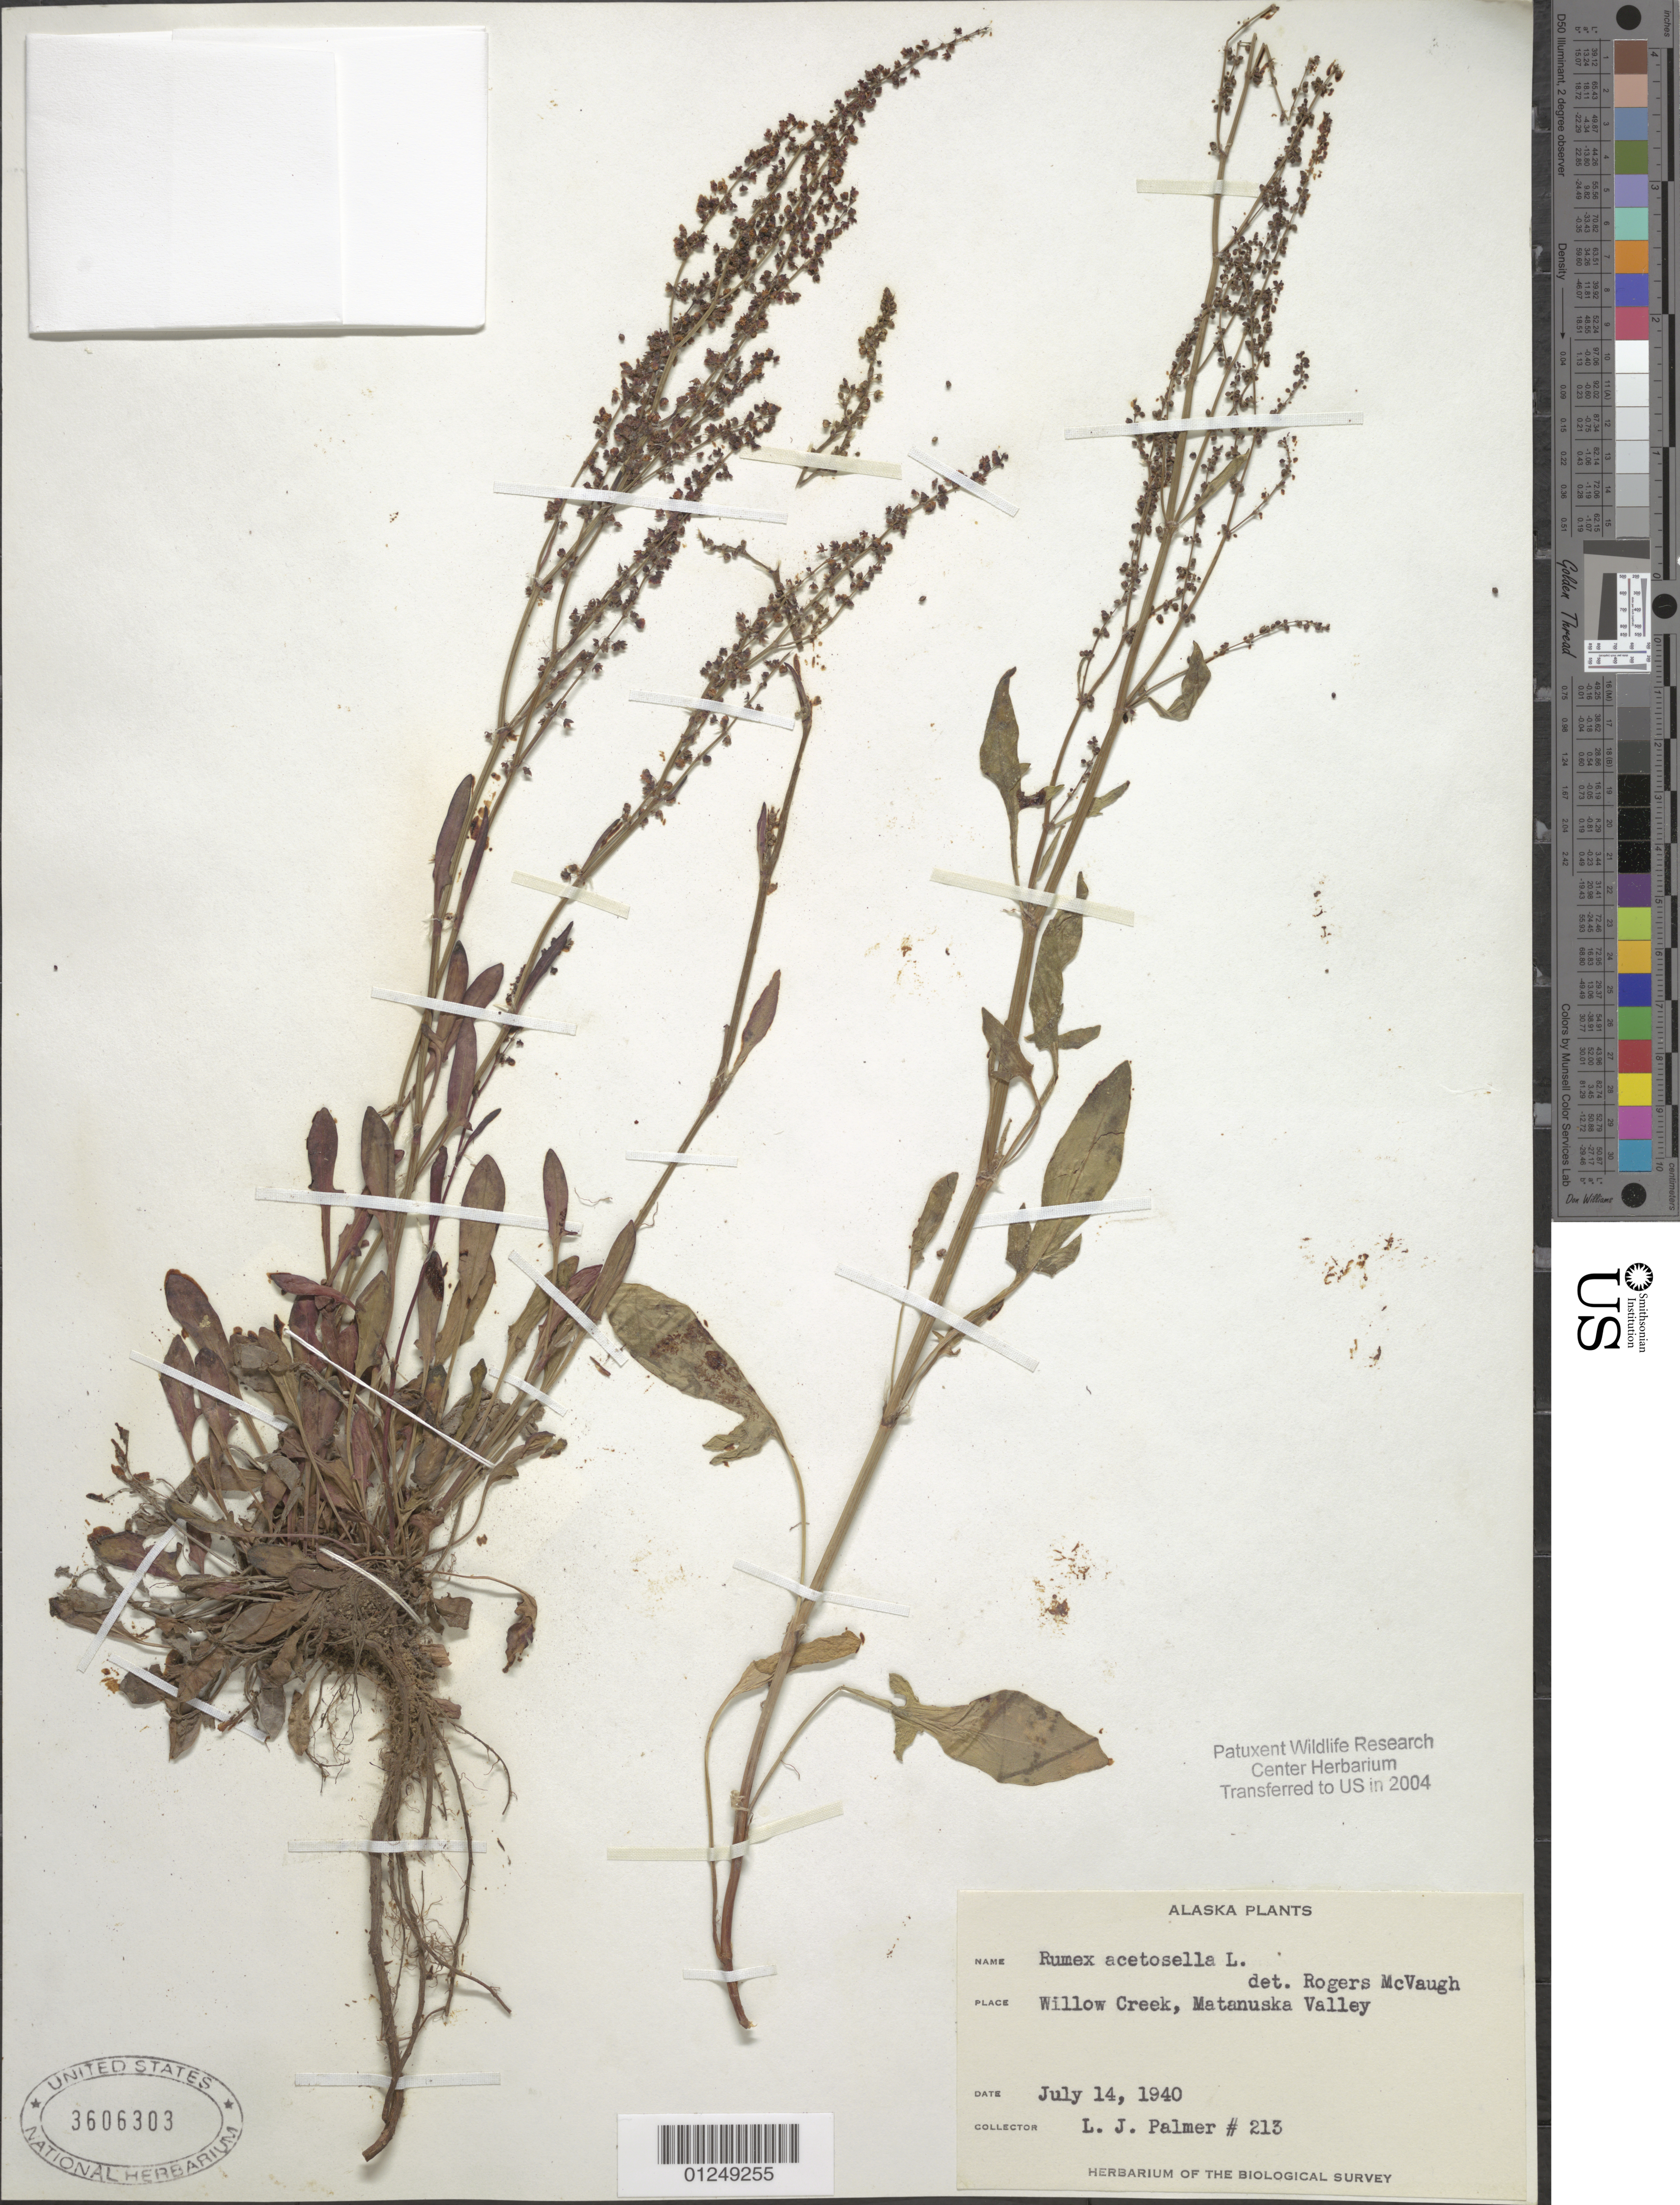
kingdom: Plantae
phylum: Tracheophyta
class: Magnoliopsida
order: Caryophyllales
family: Polygonaceae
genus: Rumex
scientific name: Rumex acetosella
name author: L.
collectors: L. J. Palmer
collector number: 213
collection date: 1940-07-14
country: United States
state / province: Alaska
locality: Willow Creek, Matanuska Valley.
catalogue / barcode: US 3606303